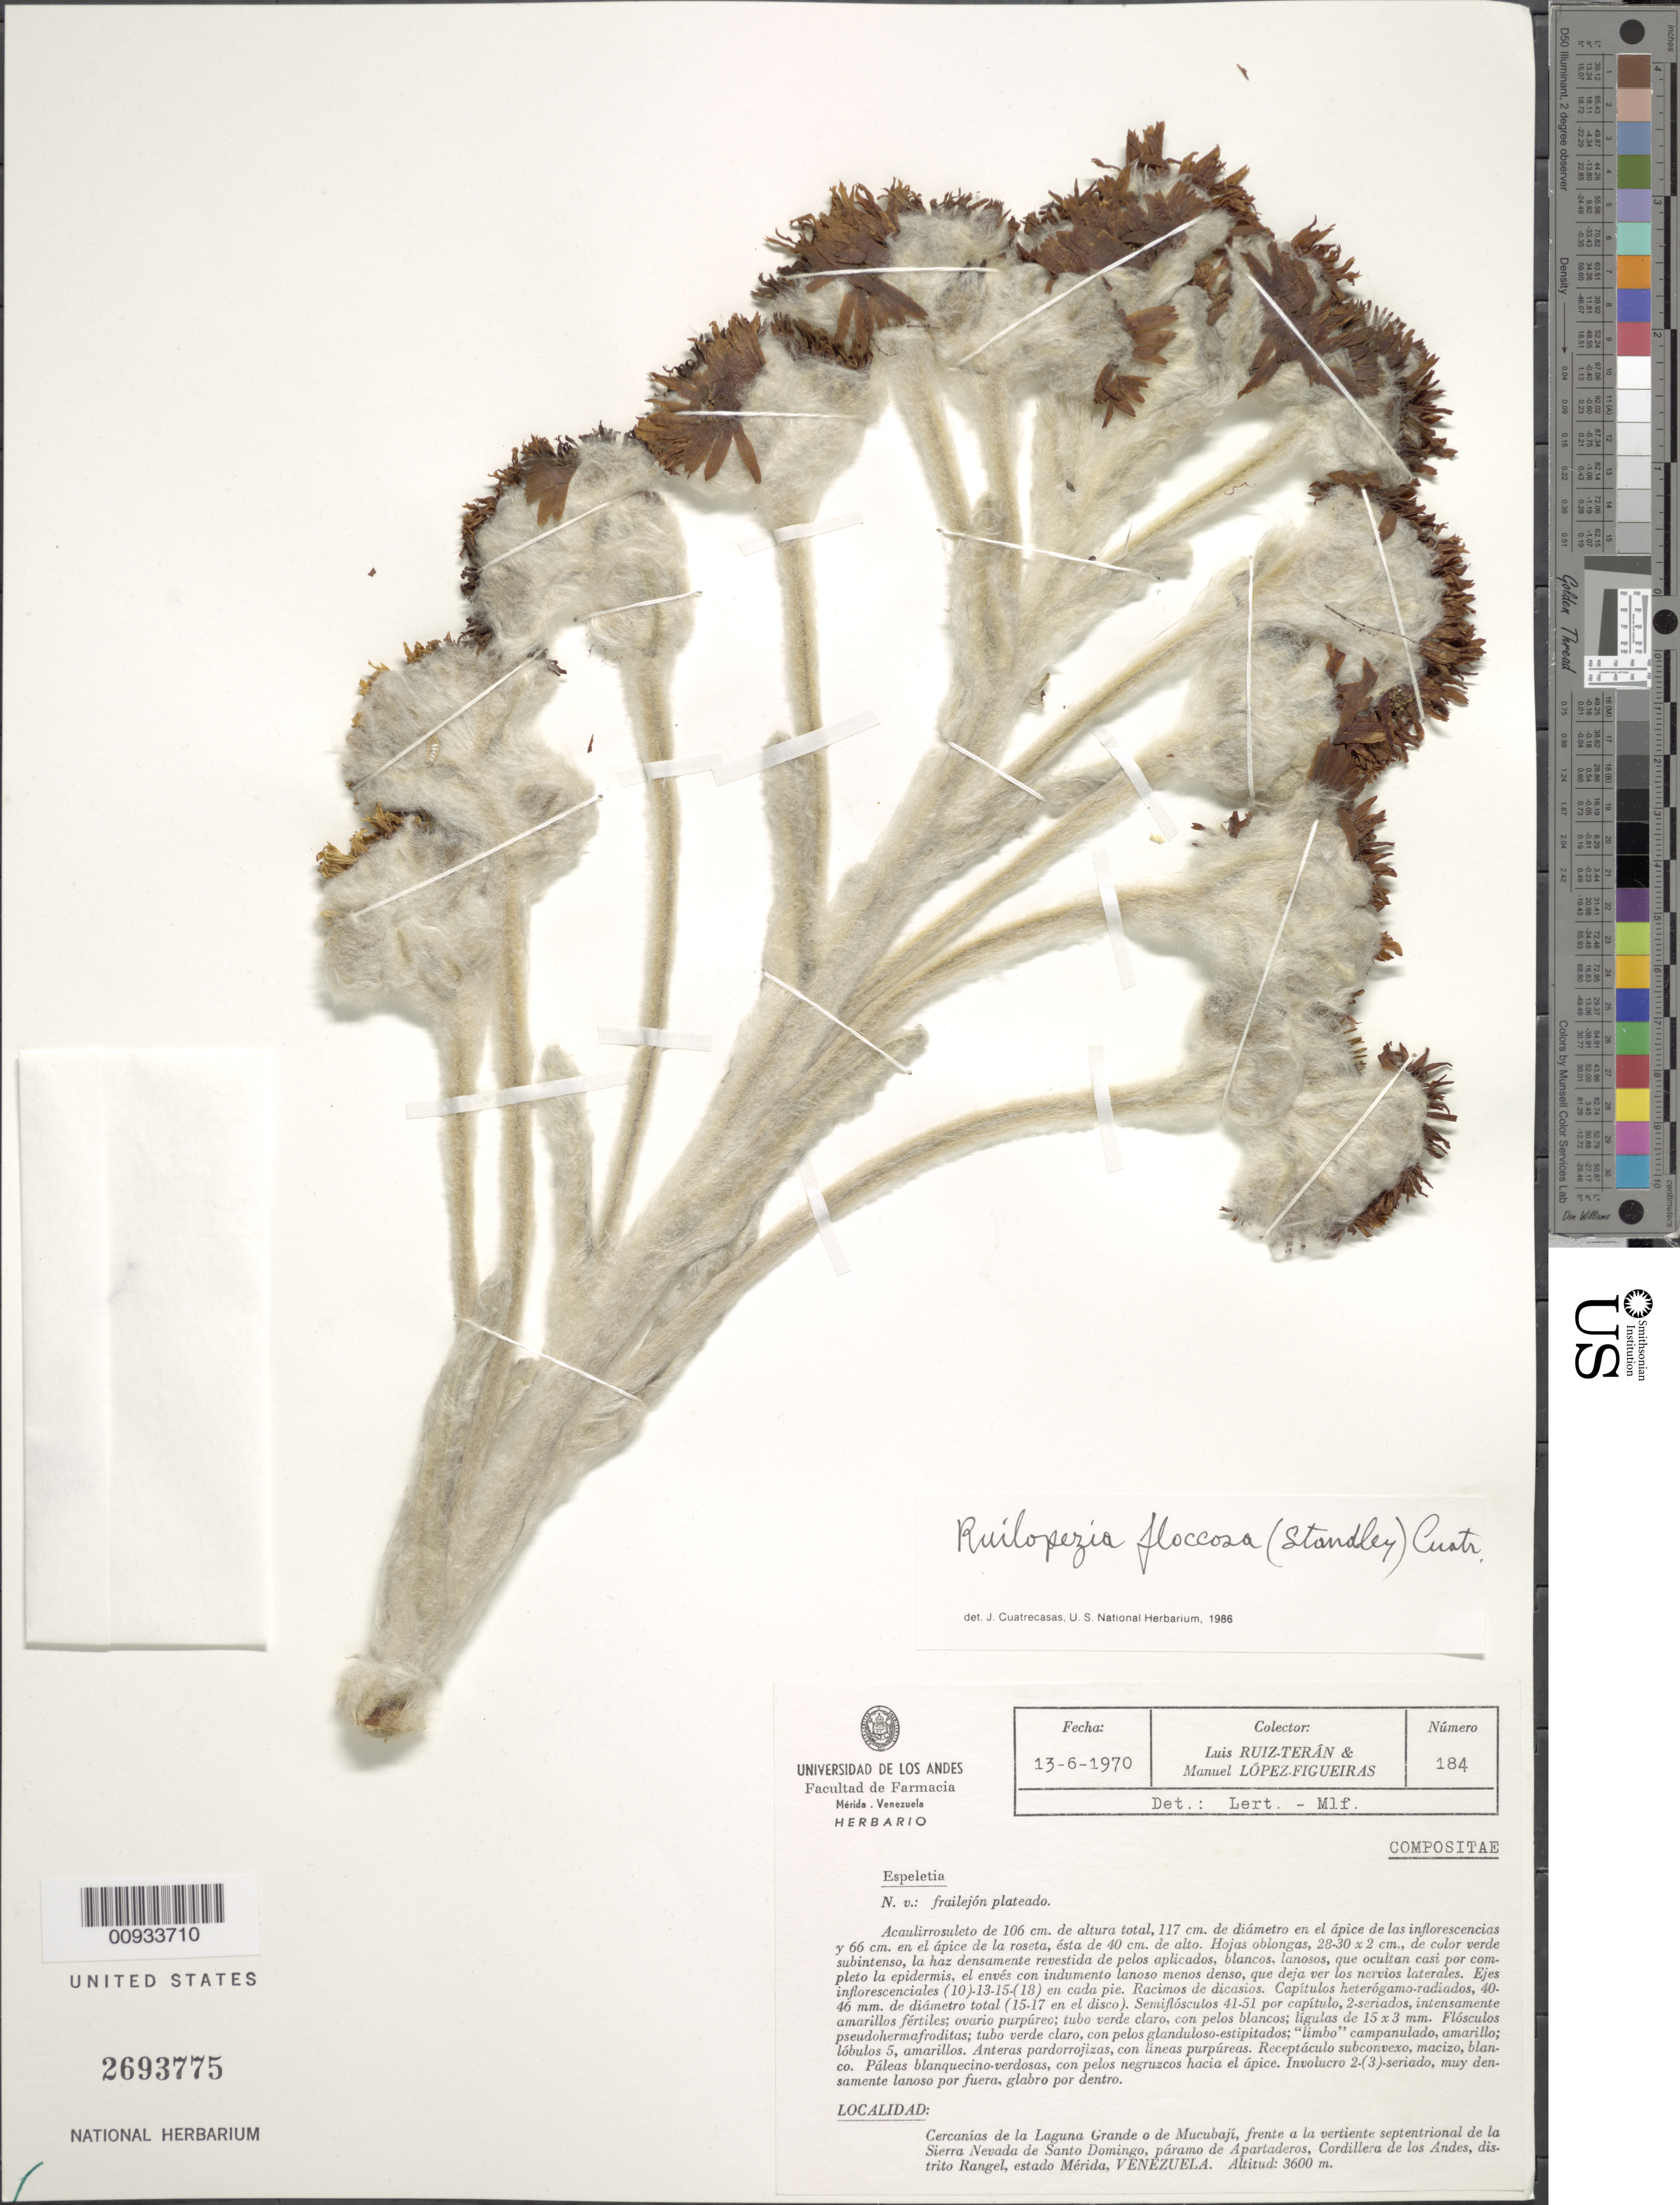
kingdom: Plantae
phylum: Tracheophyta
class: Magnoliopsida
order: Asterales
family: Asteraceae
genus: Ruilopezia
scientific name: Ruilopezia floccosa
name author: (Standl.) Cuatrec.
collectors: L. Teran & M. López Figueiras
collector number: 184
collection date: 1970-06-13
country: Venezuela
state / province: Mérida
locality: Cercanias de la Laguna Grande o de Mucubaji, frente a la vertiente septentrional de la Sierra Nevada de Santo Domingo, paramo de Apartaderos, Cordillera de Los Andes, Distrito Rangel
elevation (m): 3600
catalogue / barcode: US 2693775